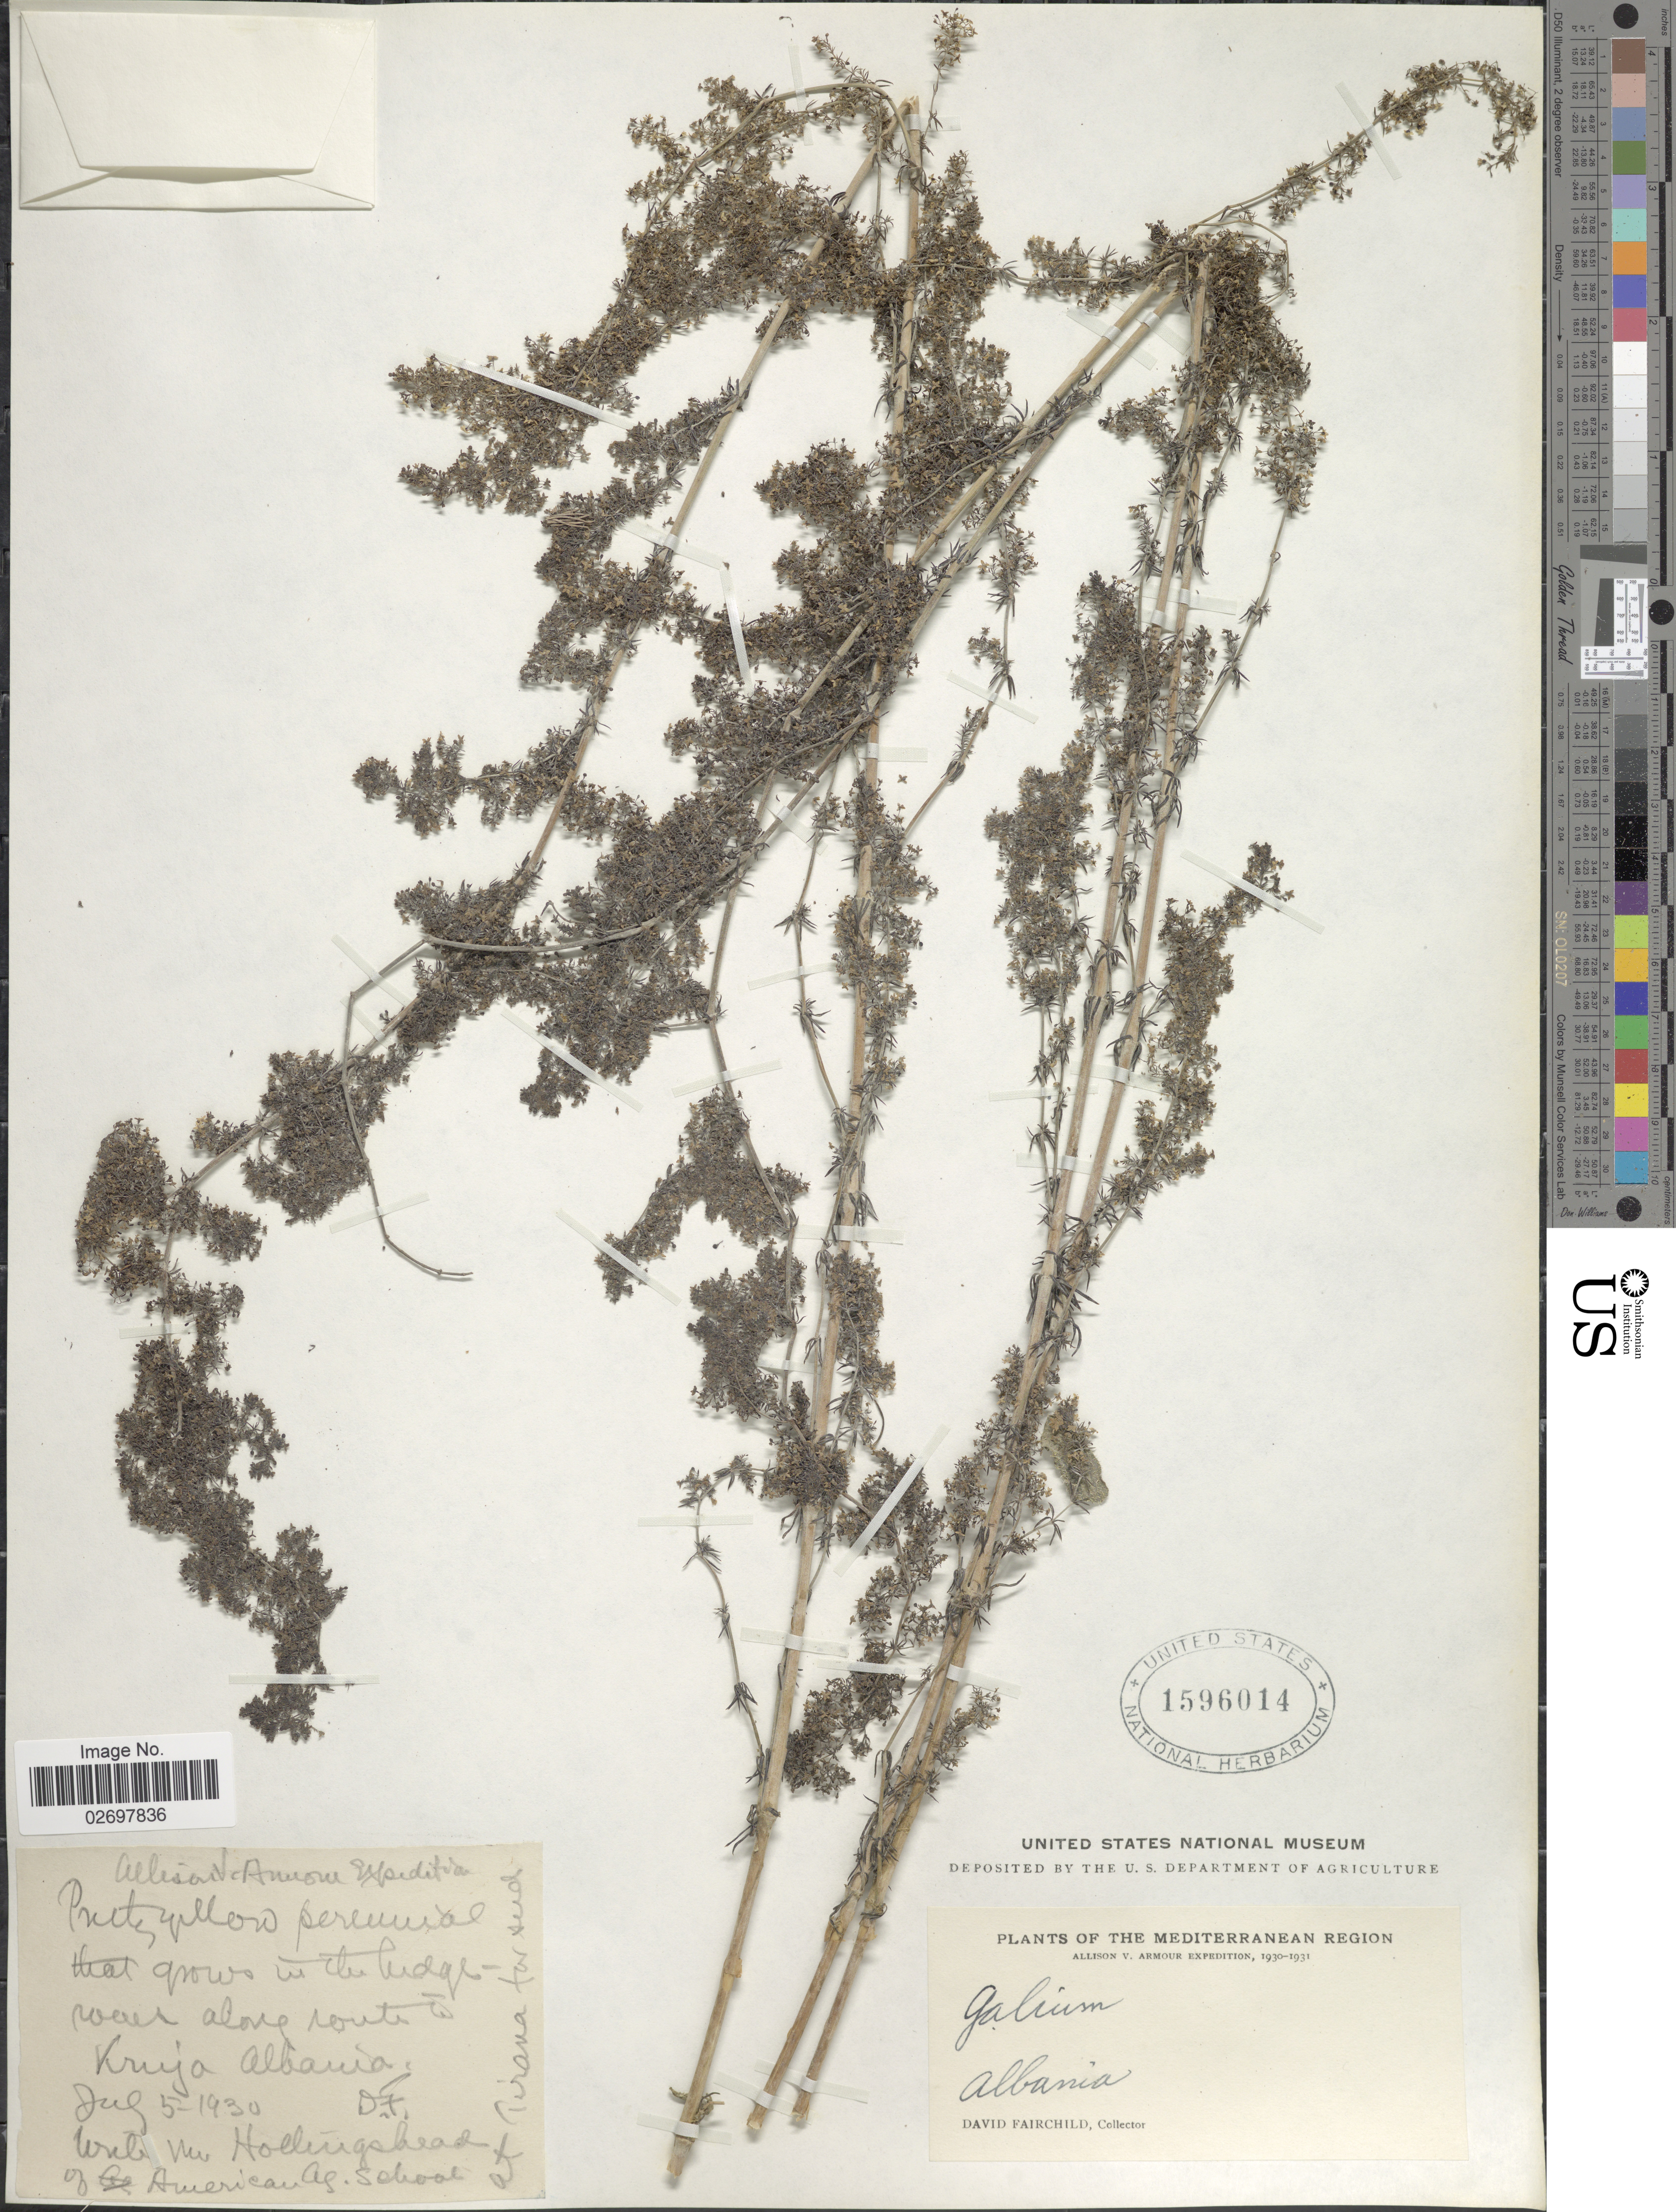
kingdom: Plantae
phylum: Tracheophyta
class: Magnoliopsida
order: Gentianales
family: Rubiaceae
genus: Galium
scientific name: Galium sp.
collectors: D. Fairchild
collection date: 1930-07-05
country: Albania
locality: The Mediterranean Region, Albania, road along route to Kruja Albania,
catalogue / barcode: US 1596014